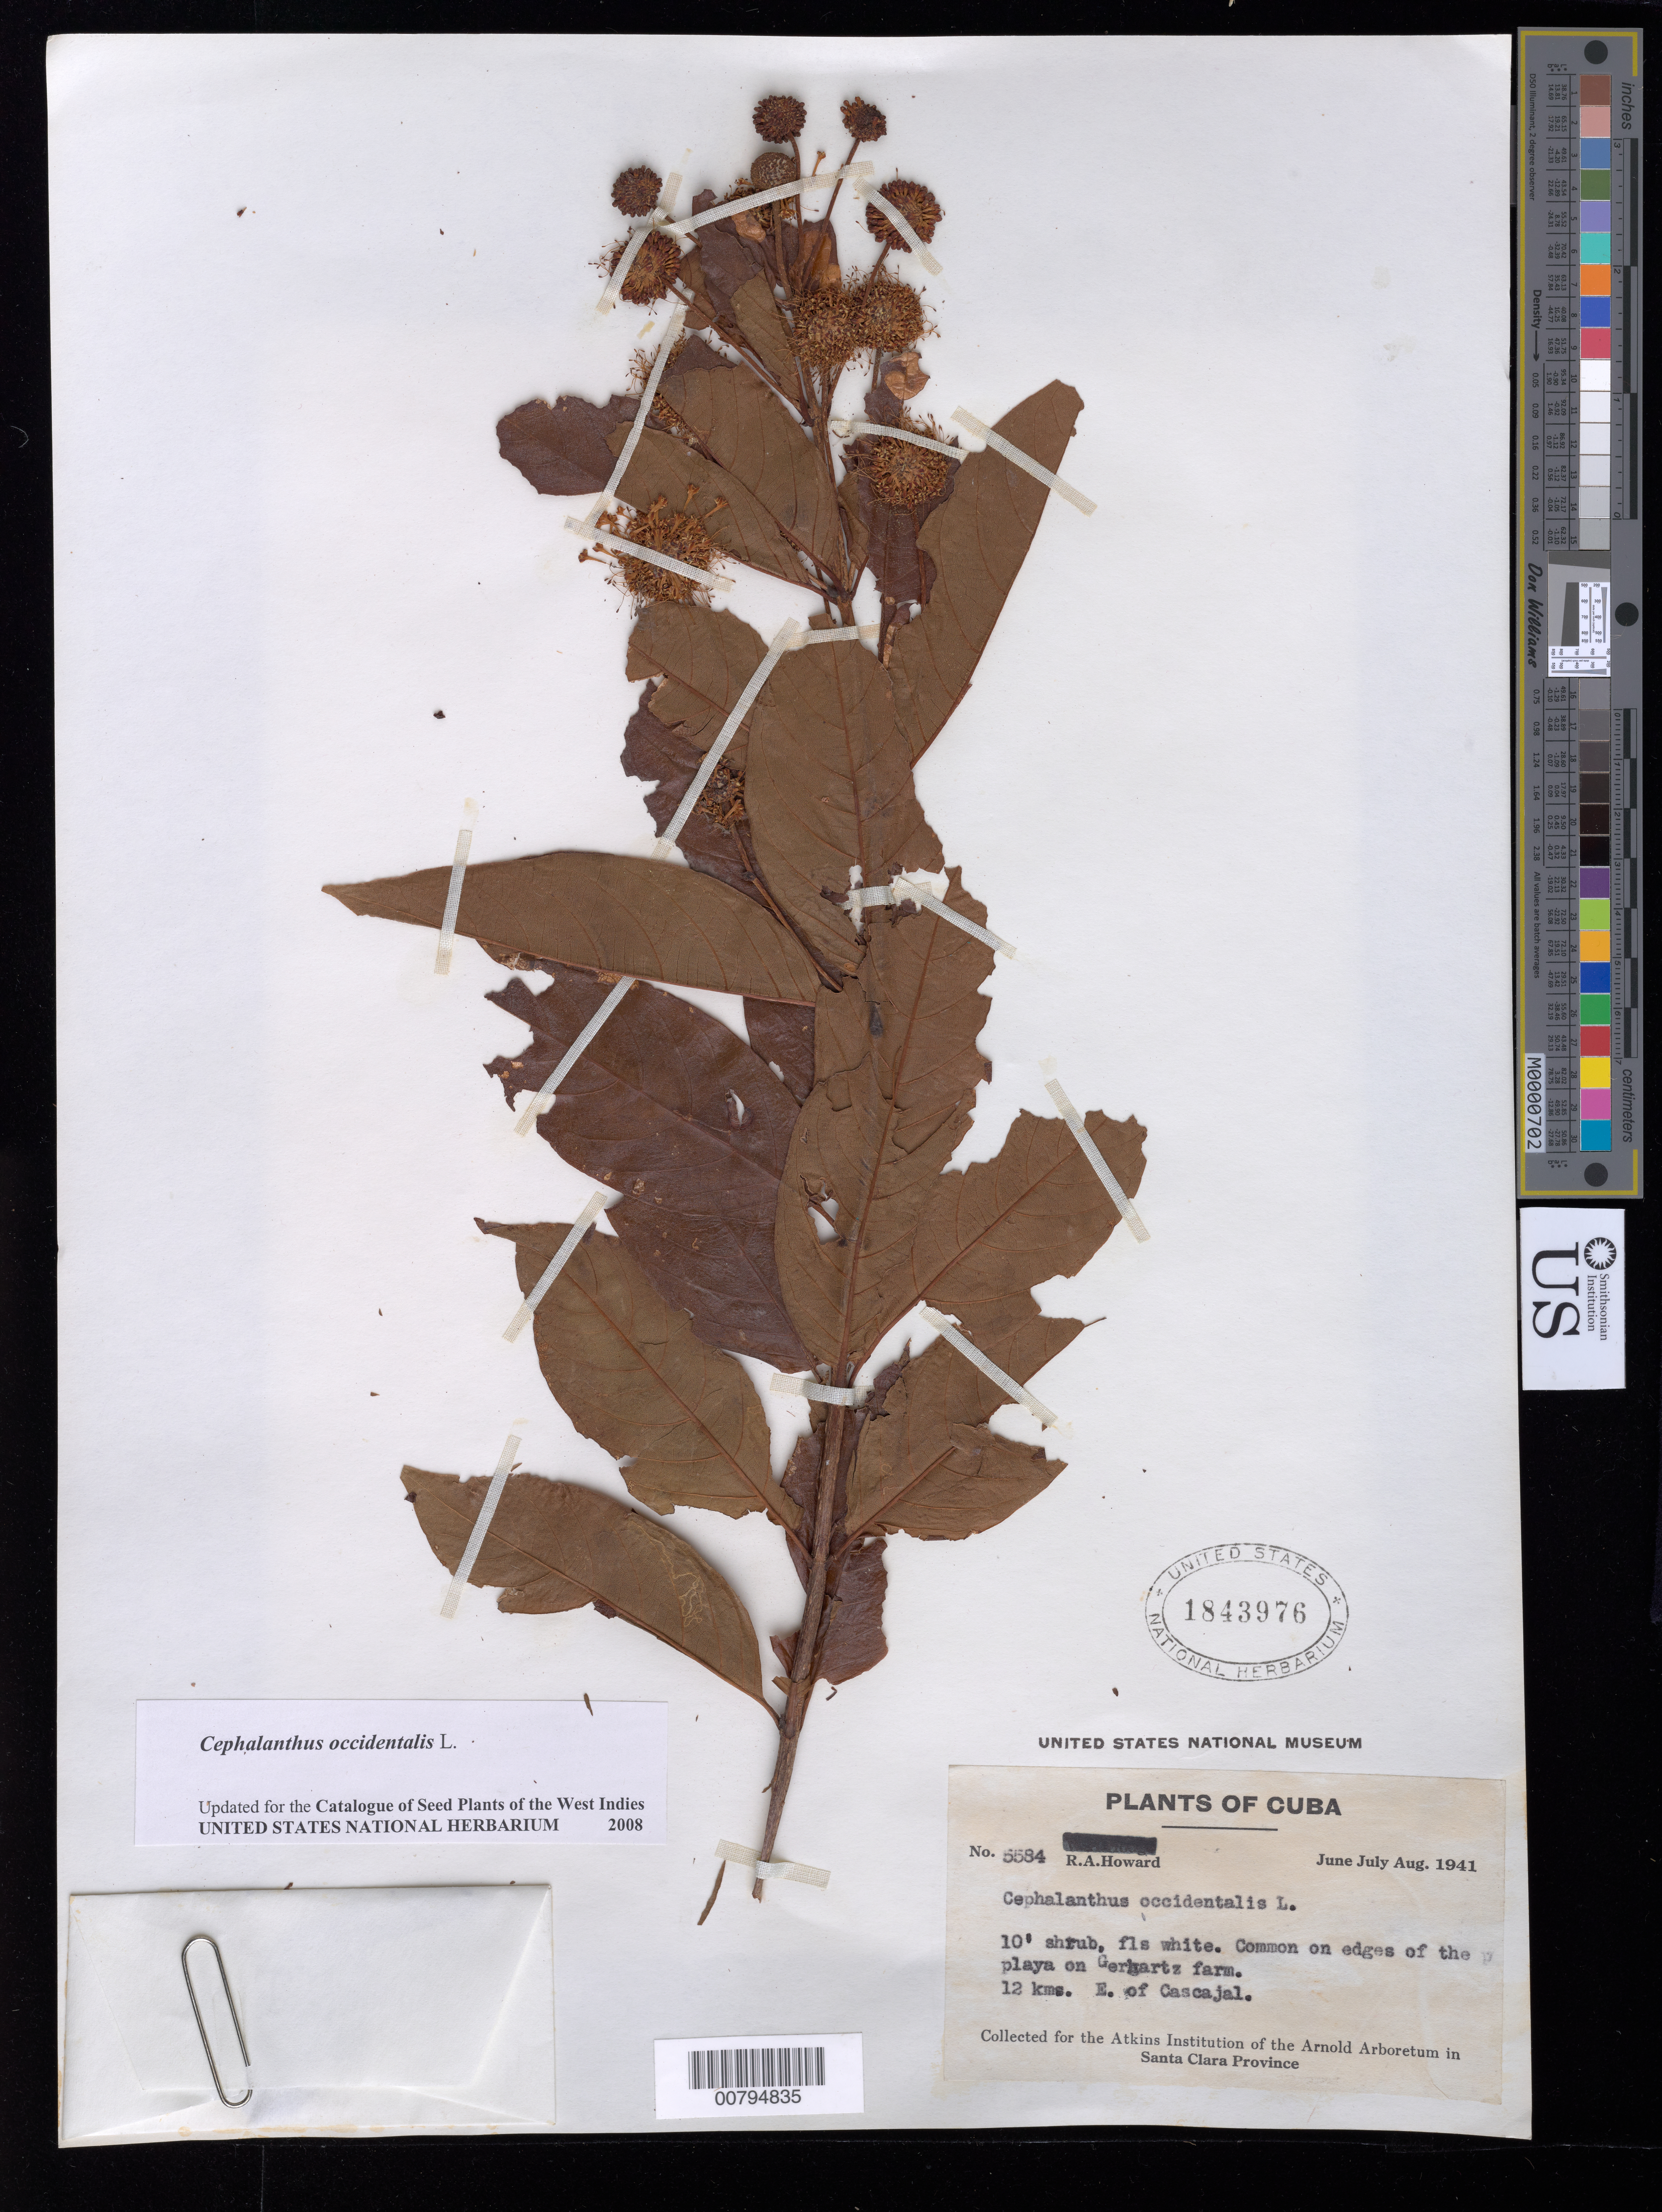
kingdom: Plantae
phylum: Tracheophyta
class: Magnoliopsida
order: Gentianales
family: Rubiaceae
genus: Cephalanthus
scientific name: Cephalanthus occidentalis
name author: L.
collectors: R. A. Howard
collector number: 5584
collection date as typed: Jun 1941 to 11 Aug 1941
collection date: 1941-06/1941-08-11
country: Cuba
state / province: Las Villas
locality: On Gerhartz farm, 12 km E of Cascajal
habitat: On edges of playa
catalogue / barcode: US 1843976